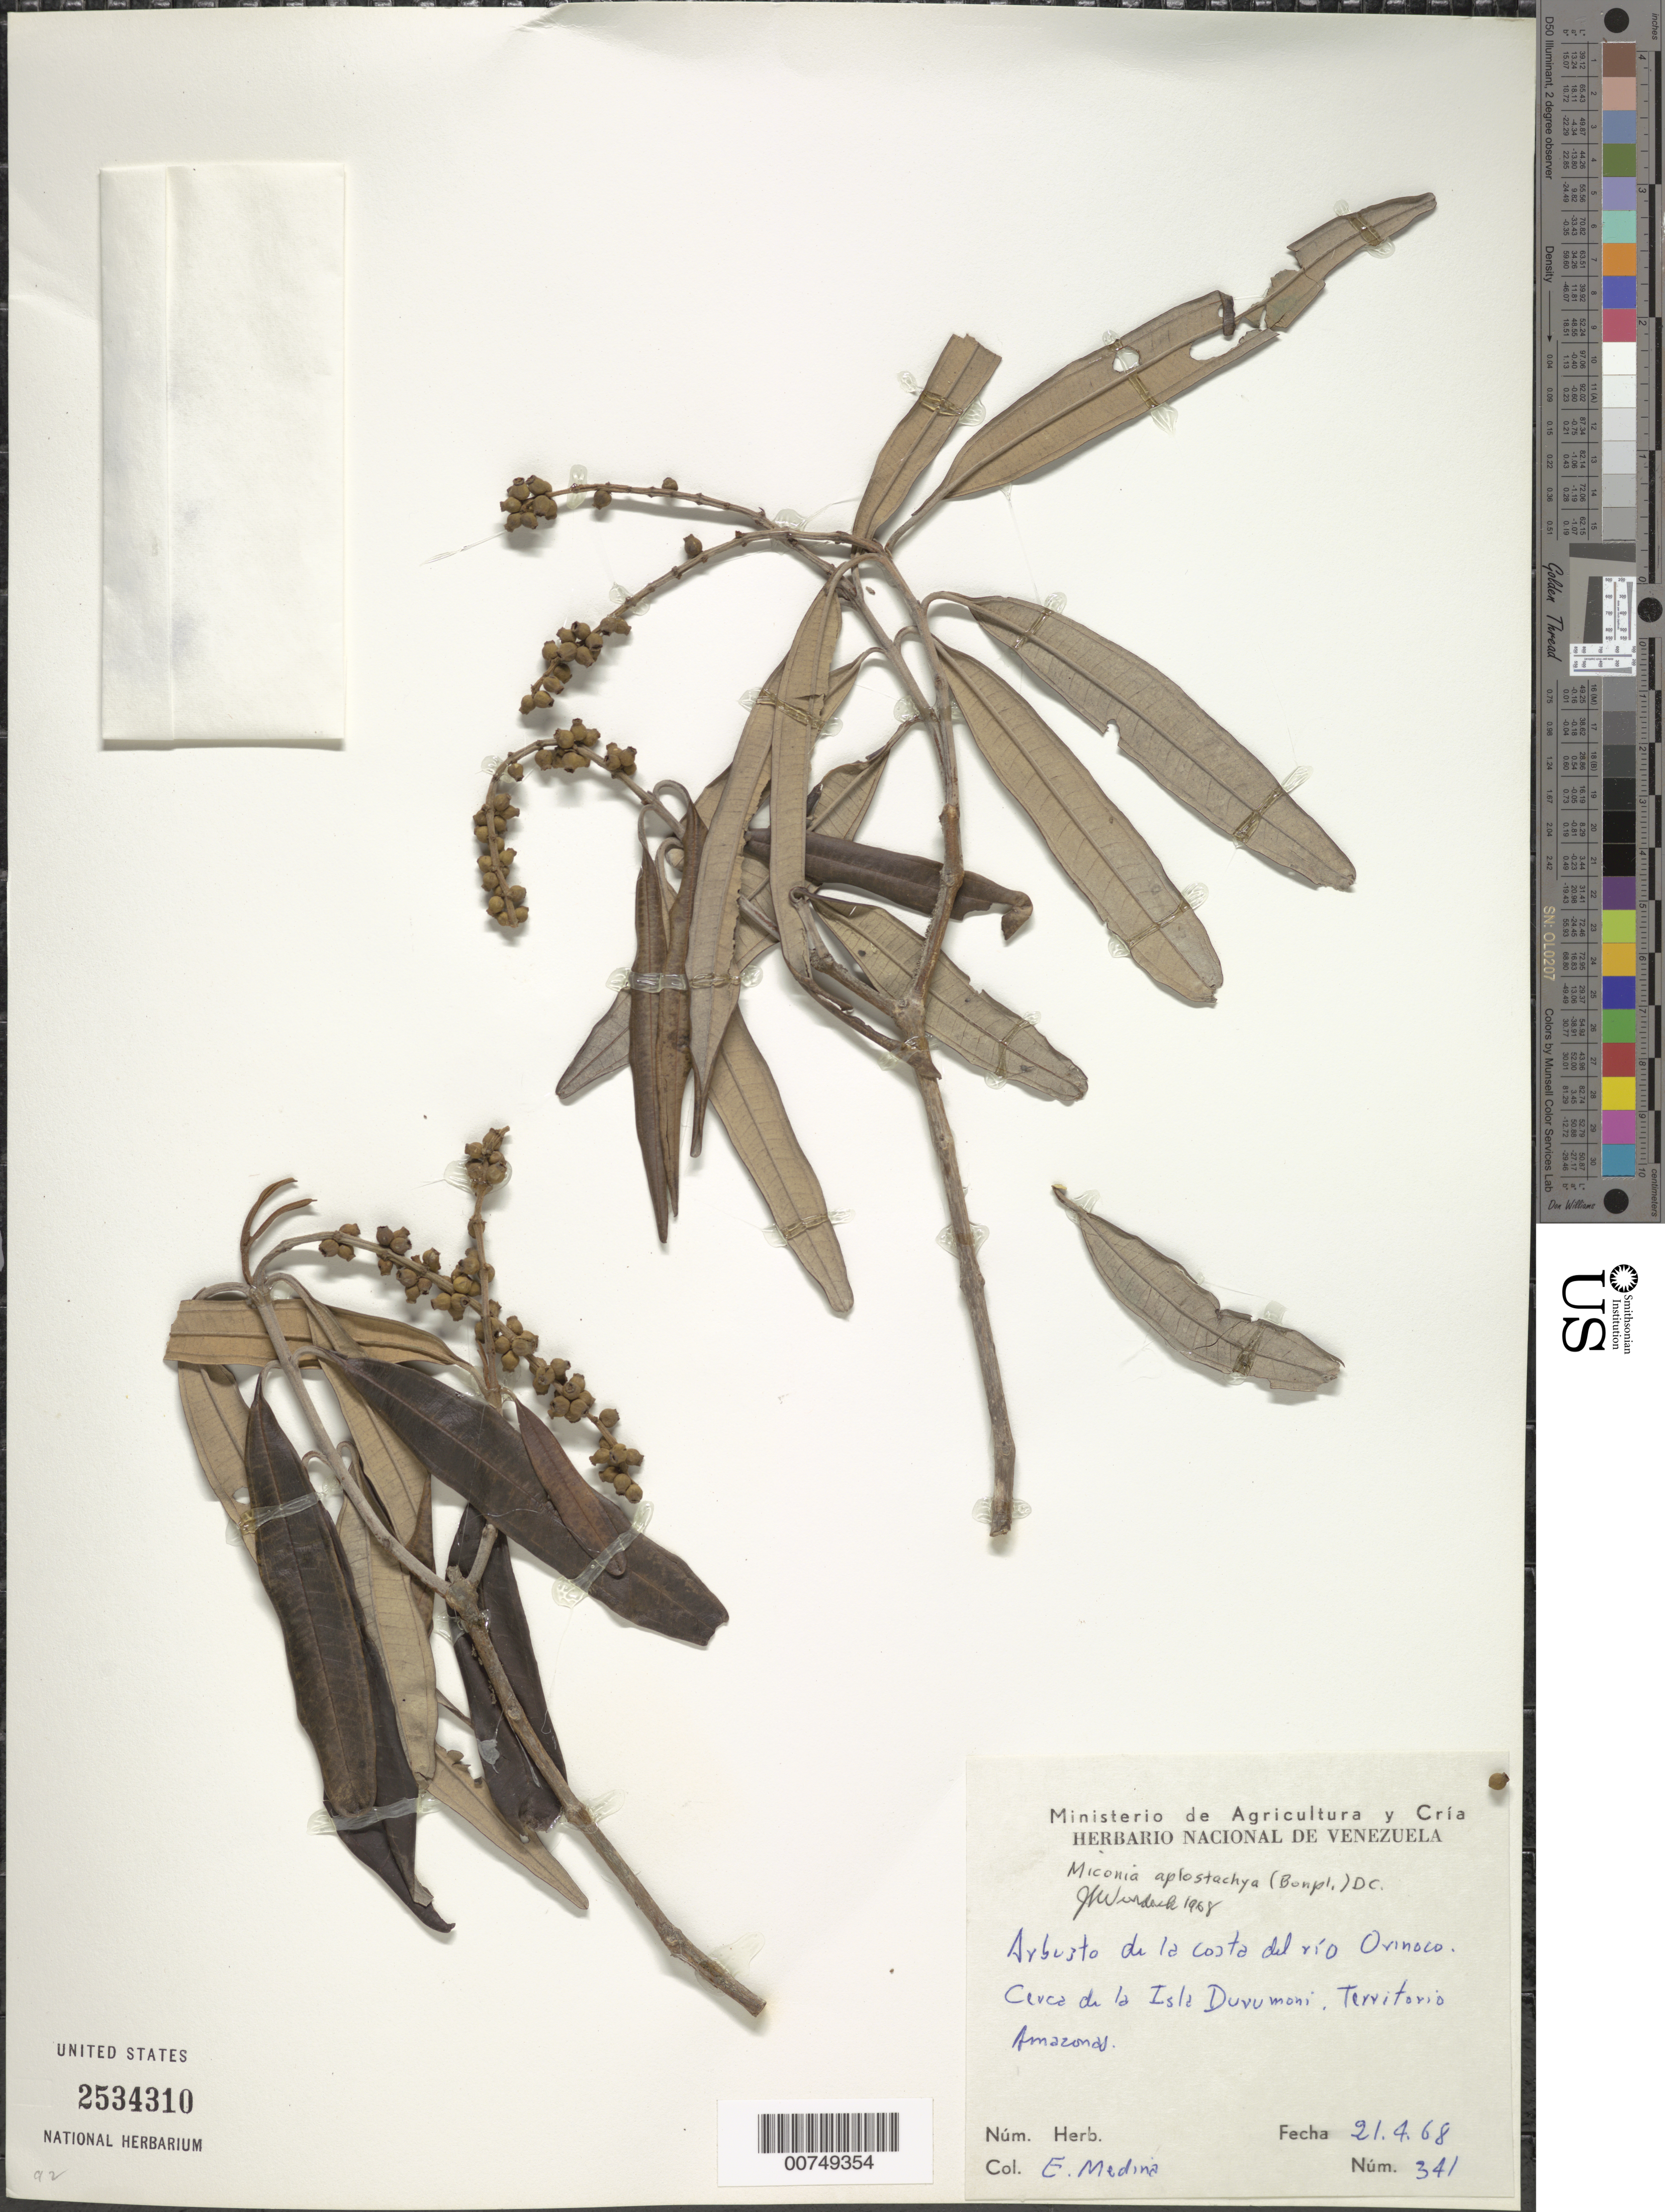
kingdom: Plantae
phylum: Tracheophyta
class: Magnoliopsida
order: Myrtales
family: Melastomataceae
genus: Miconia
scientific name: Miconia aplostachya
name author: (Bonpl.) DC.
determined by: Wurdack, John J., (US), US (UNITED STATES)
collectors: E. Medina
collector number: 341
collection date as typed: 21-Apr-68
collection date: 1968-04-21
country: Venezuela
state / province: Amazonas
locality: Río Orinoco, cerca de la Isla Durumoni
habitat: Costa del rio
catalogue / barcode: US 2534310